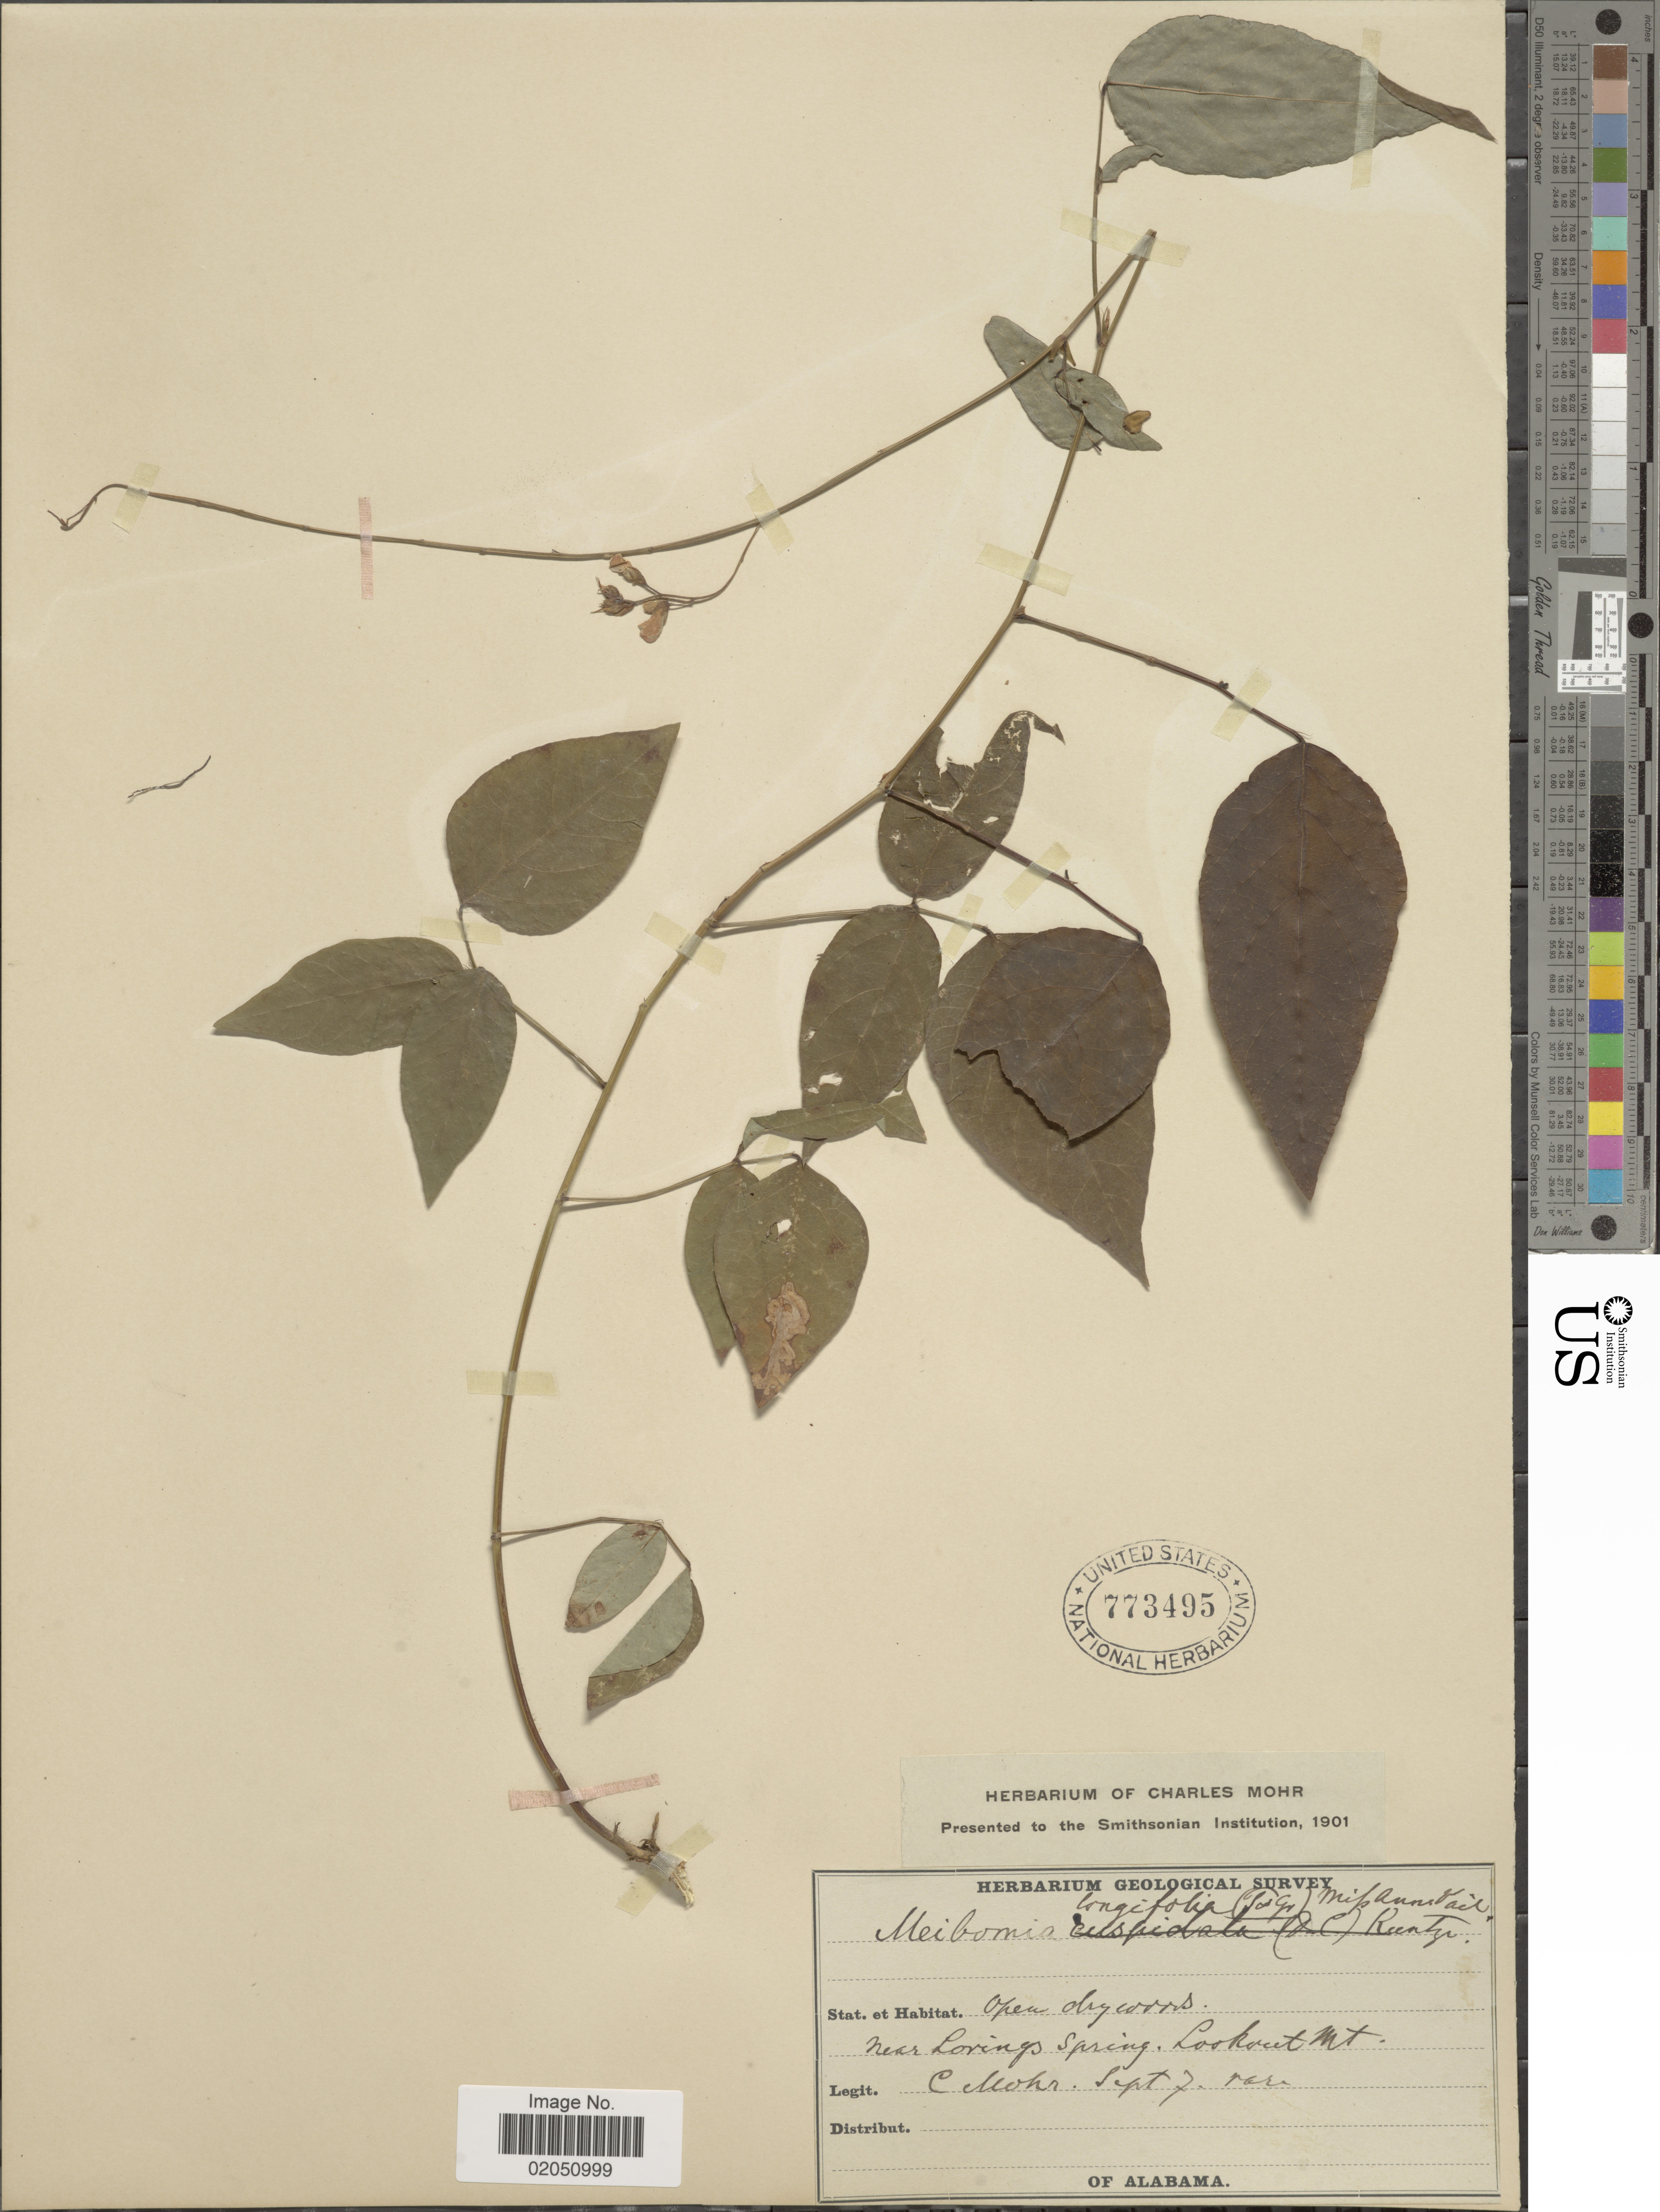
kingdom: Plantae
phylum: Tracheophyta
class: Magnoliopsida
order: Fabales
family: Fabaceae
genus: Desmodium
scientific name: Desmodium longifolium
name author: (Torr. & A. Gray) Fitzpatrick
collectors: C. T. Mohr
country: United States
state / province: Alabama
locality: Open dry woods near Lorings Spring, Lookout Mt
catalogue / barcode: US 773495